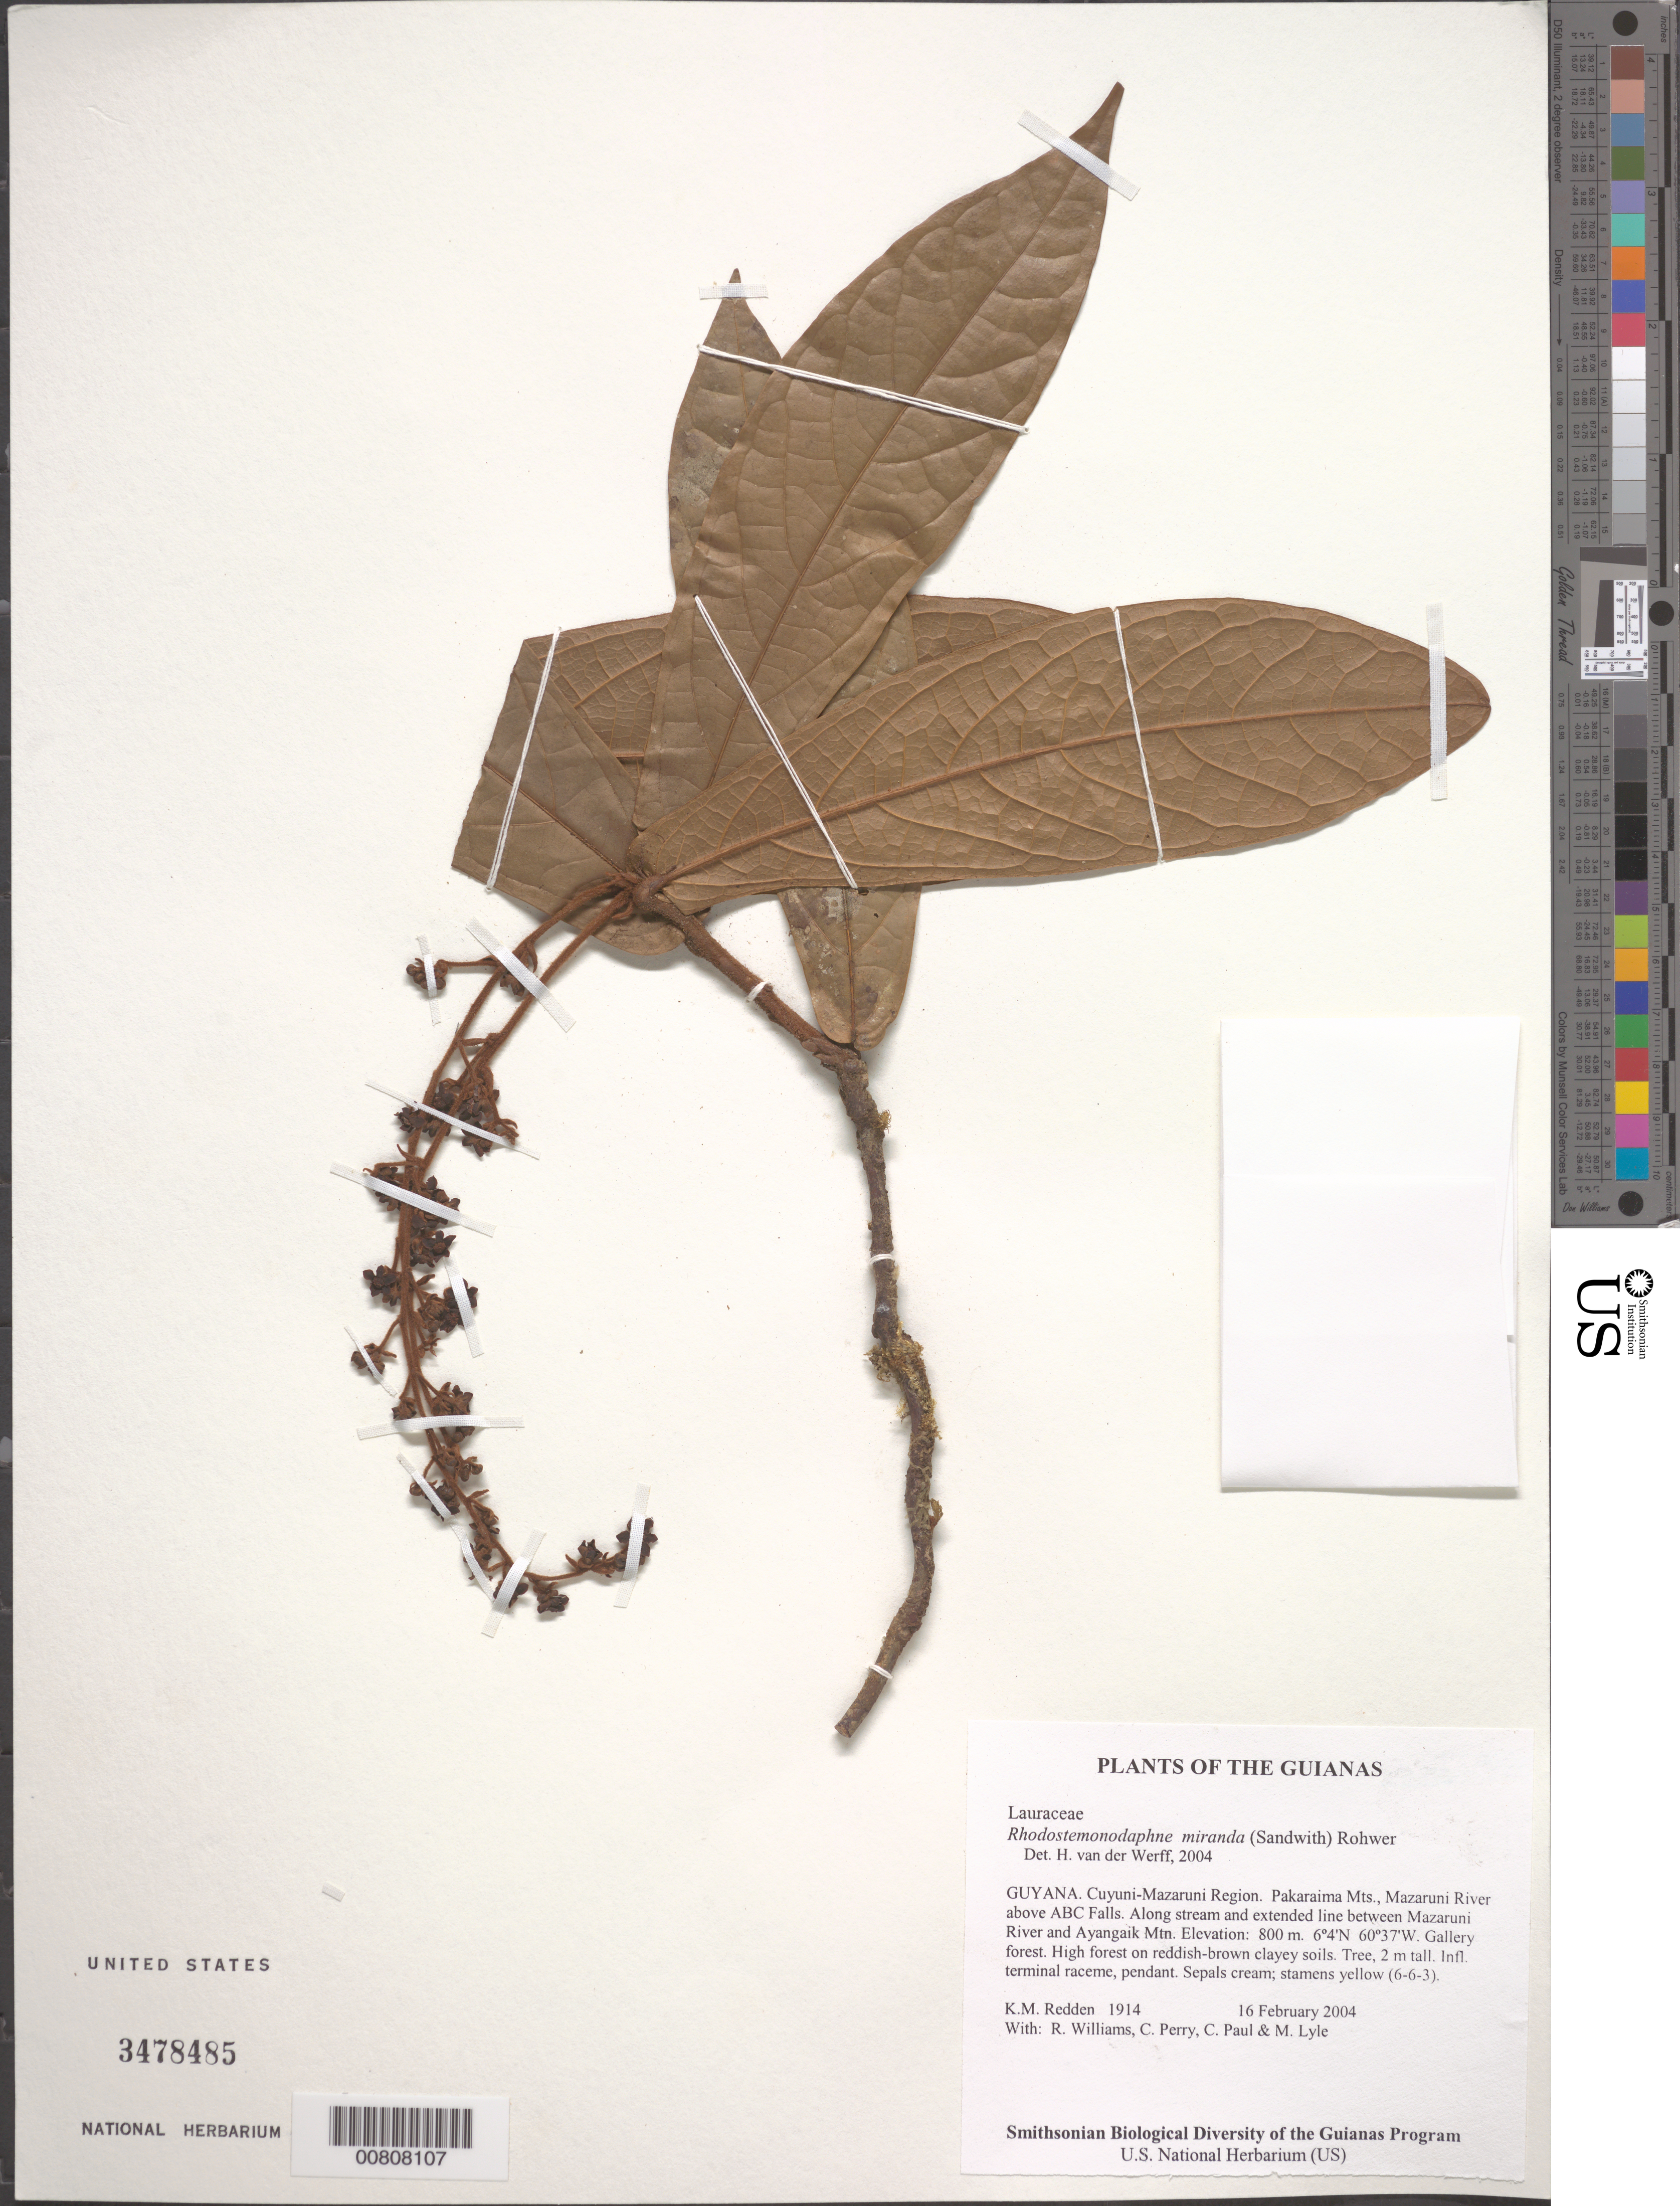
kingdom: Plantae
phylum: Tracheophyta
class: Magnoliopsida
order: Laurales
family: Lauraceae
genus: Rhodostemonodaphne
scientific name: Rhodostemonodaphne miranda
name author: (Sandwith) Rohwer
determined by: van der Werff, H., (MO), Missouri Botanical Garden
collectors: K. M. Redden, R. Williams, C. Perry, C. Paul & M. Lyle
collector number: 1914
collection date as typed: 16 February 2004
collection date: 2004-02-16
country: Guyana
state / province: Cuyuni-Mazaruni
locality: Pakaraima Mts., Mazaruni River above ABC Falls. Along stream and extended line between Mazaruni River and Ayangaik Mtn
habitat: Gallery forest. High forest on reddish-brown clayey soils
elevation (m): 800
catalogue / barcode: US 3478485